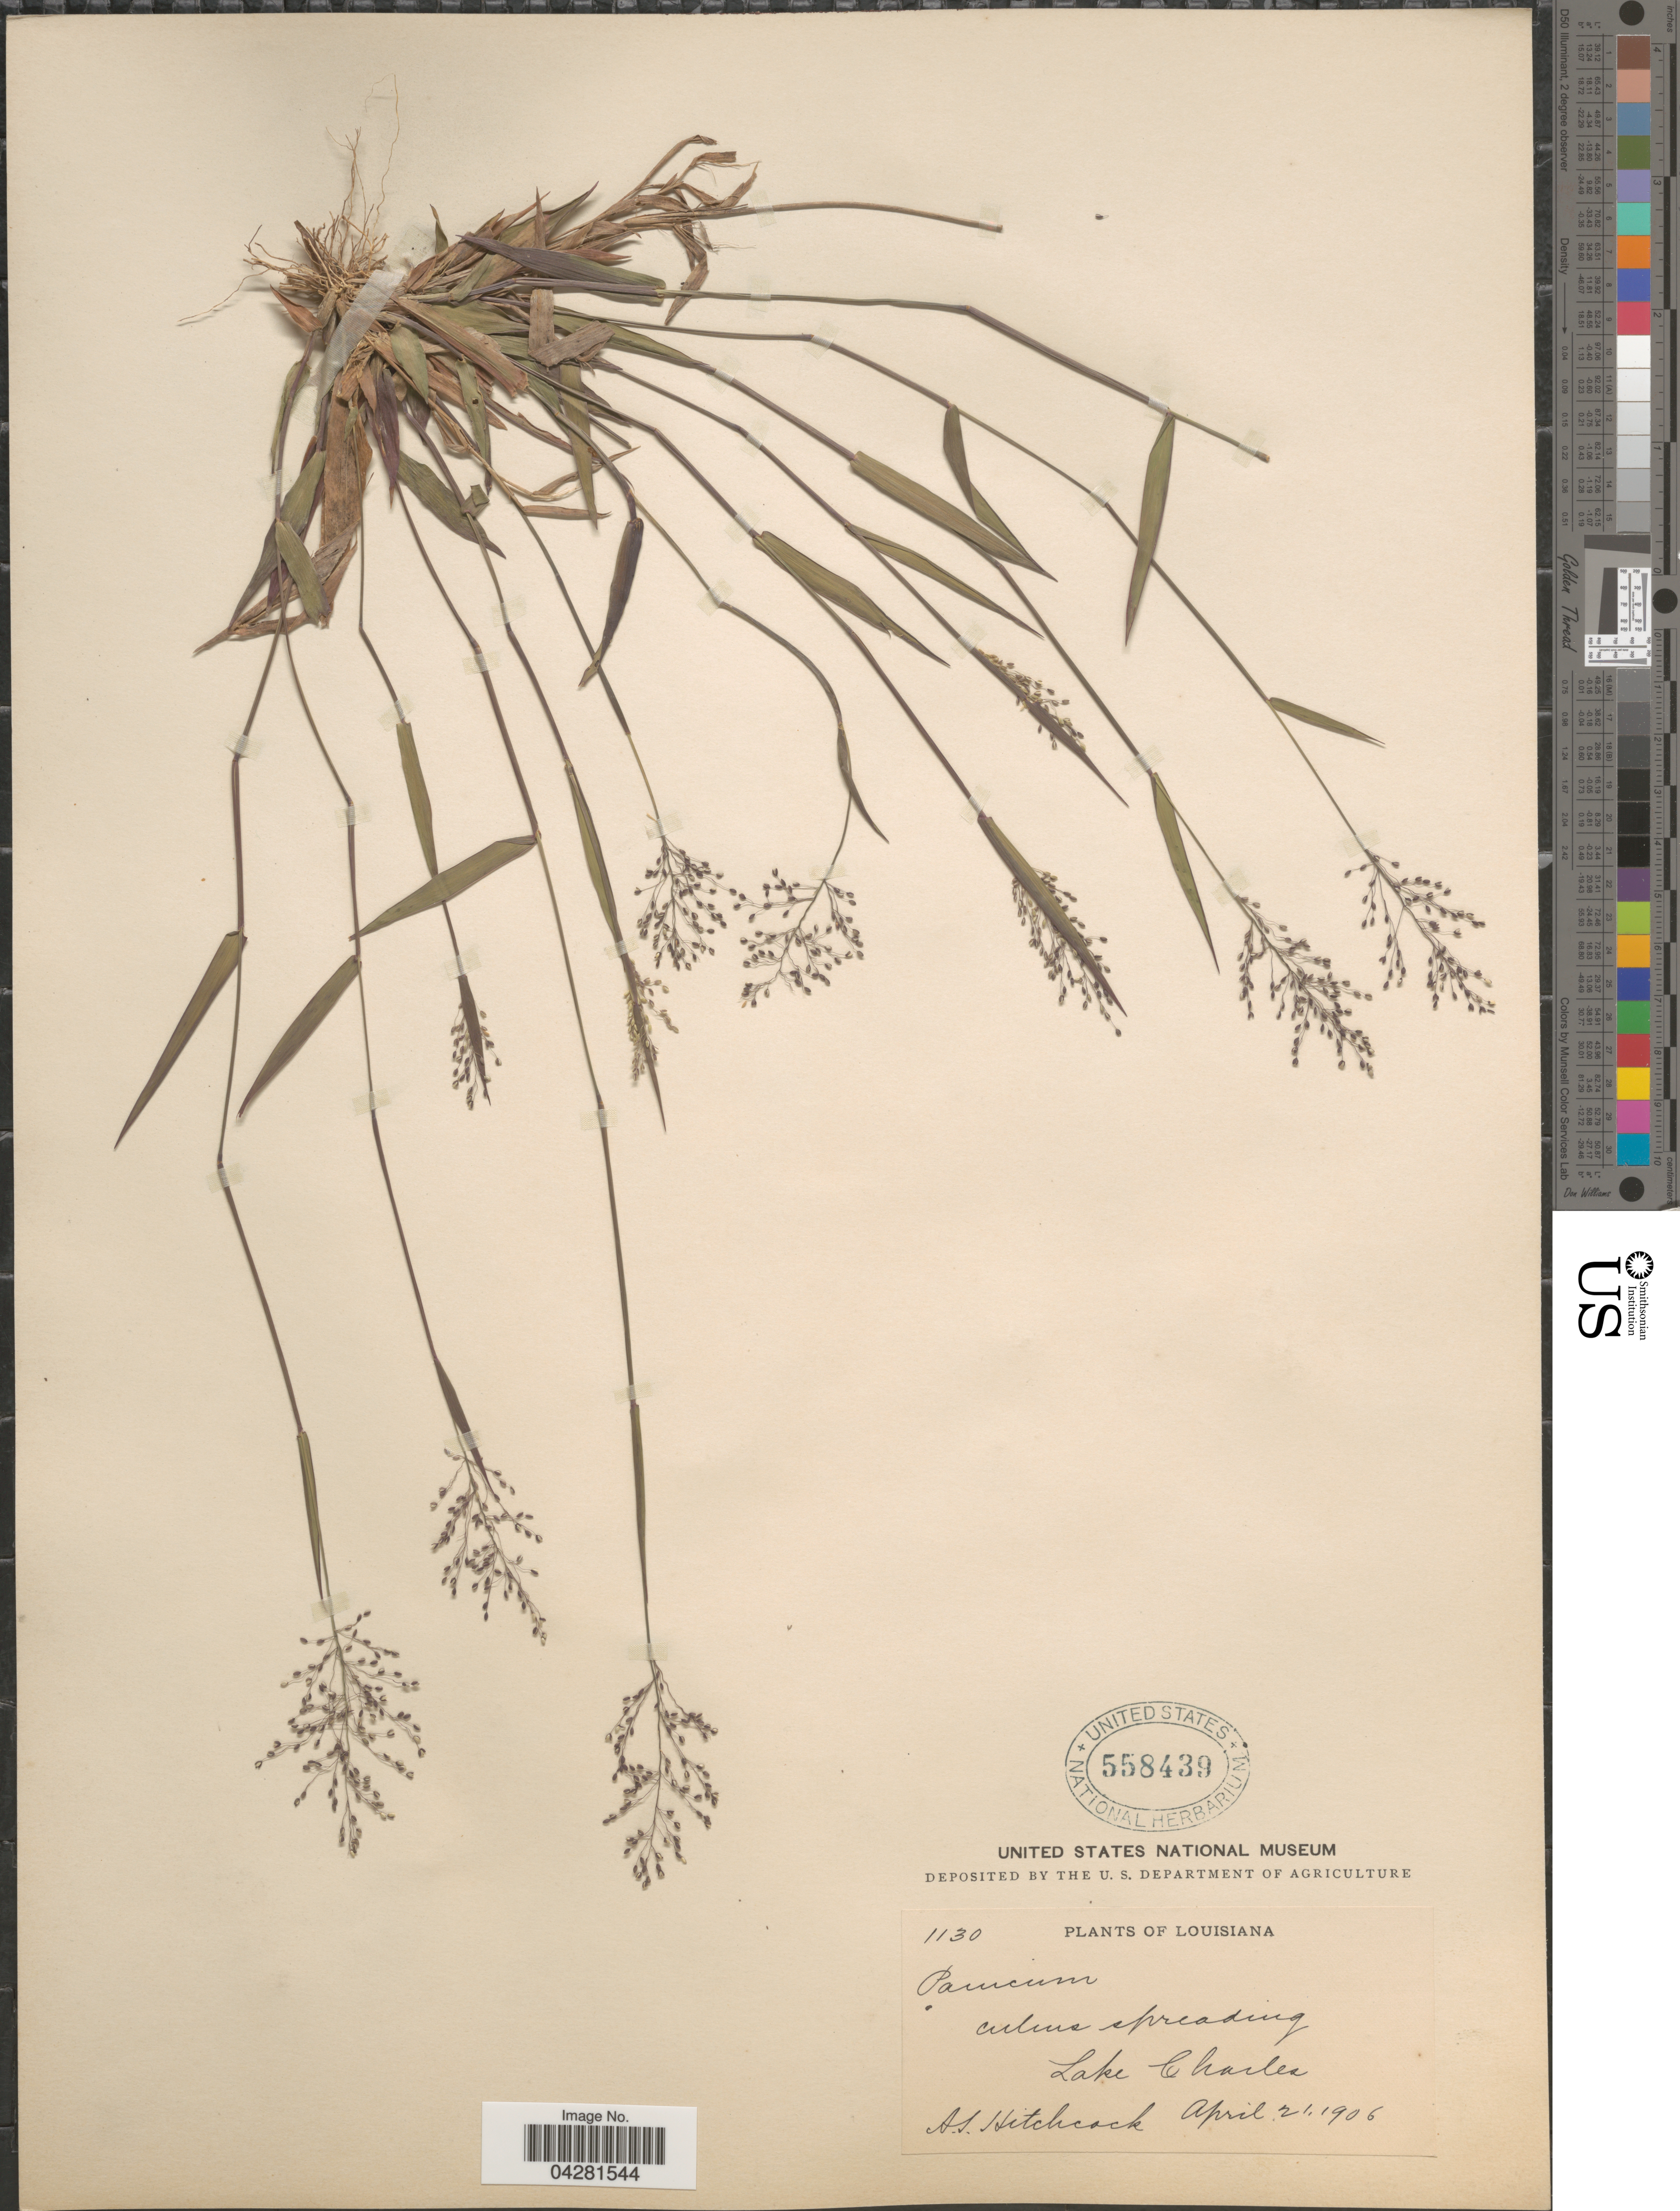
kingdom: Plantae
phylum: Tracheophyta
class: Liliopsida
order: Poales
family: Poaceae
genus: Dichanthelium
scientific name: Dichanthelium dichotomum var. unciphyllum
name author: (Trin.) Davidse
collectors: A. S. Hitchcock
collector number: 1130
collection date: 1906-04-21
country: United States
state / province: Louisiana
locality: Lake Charles.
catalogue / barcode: US 558439